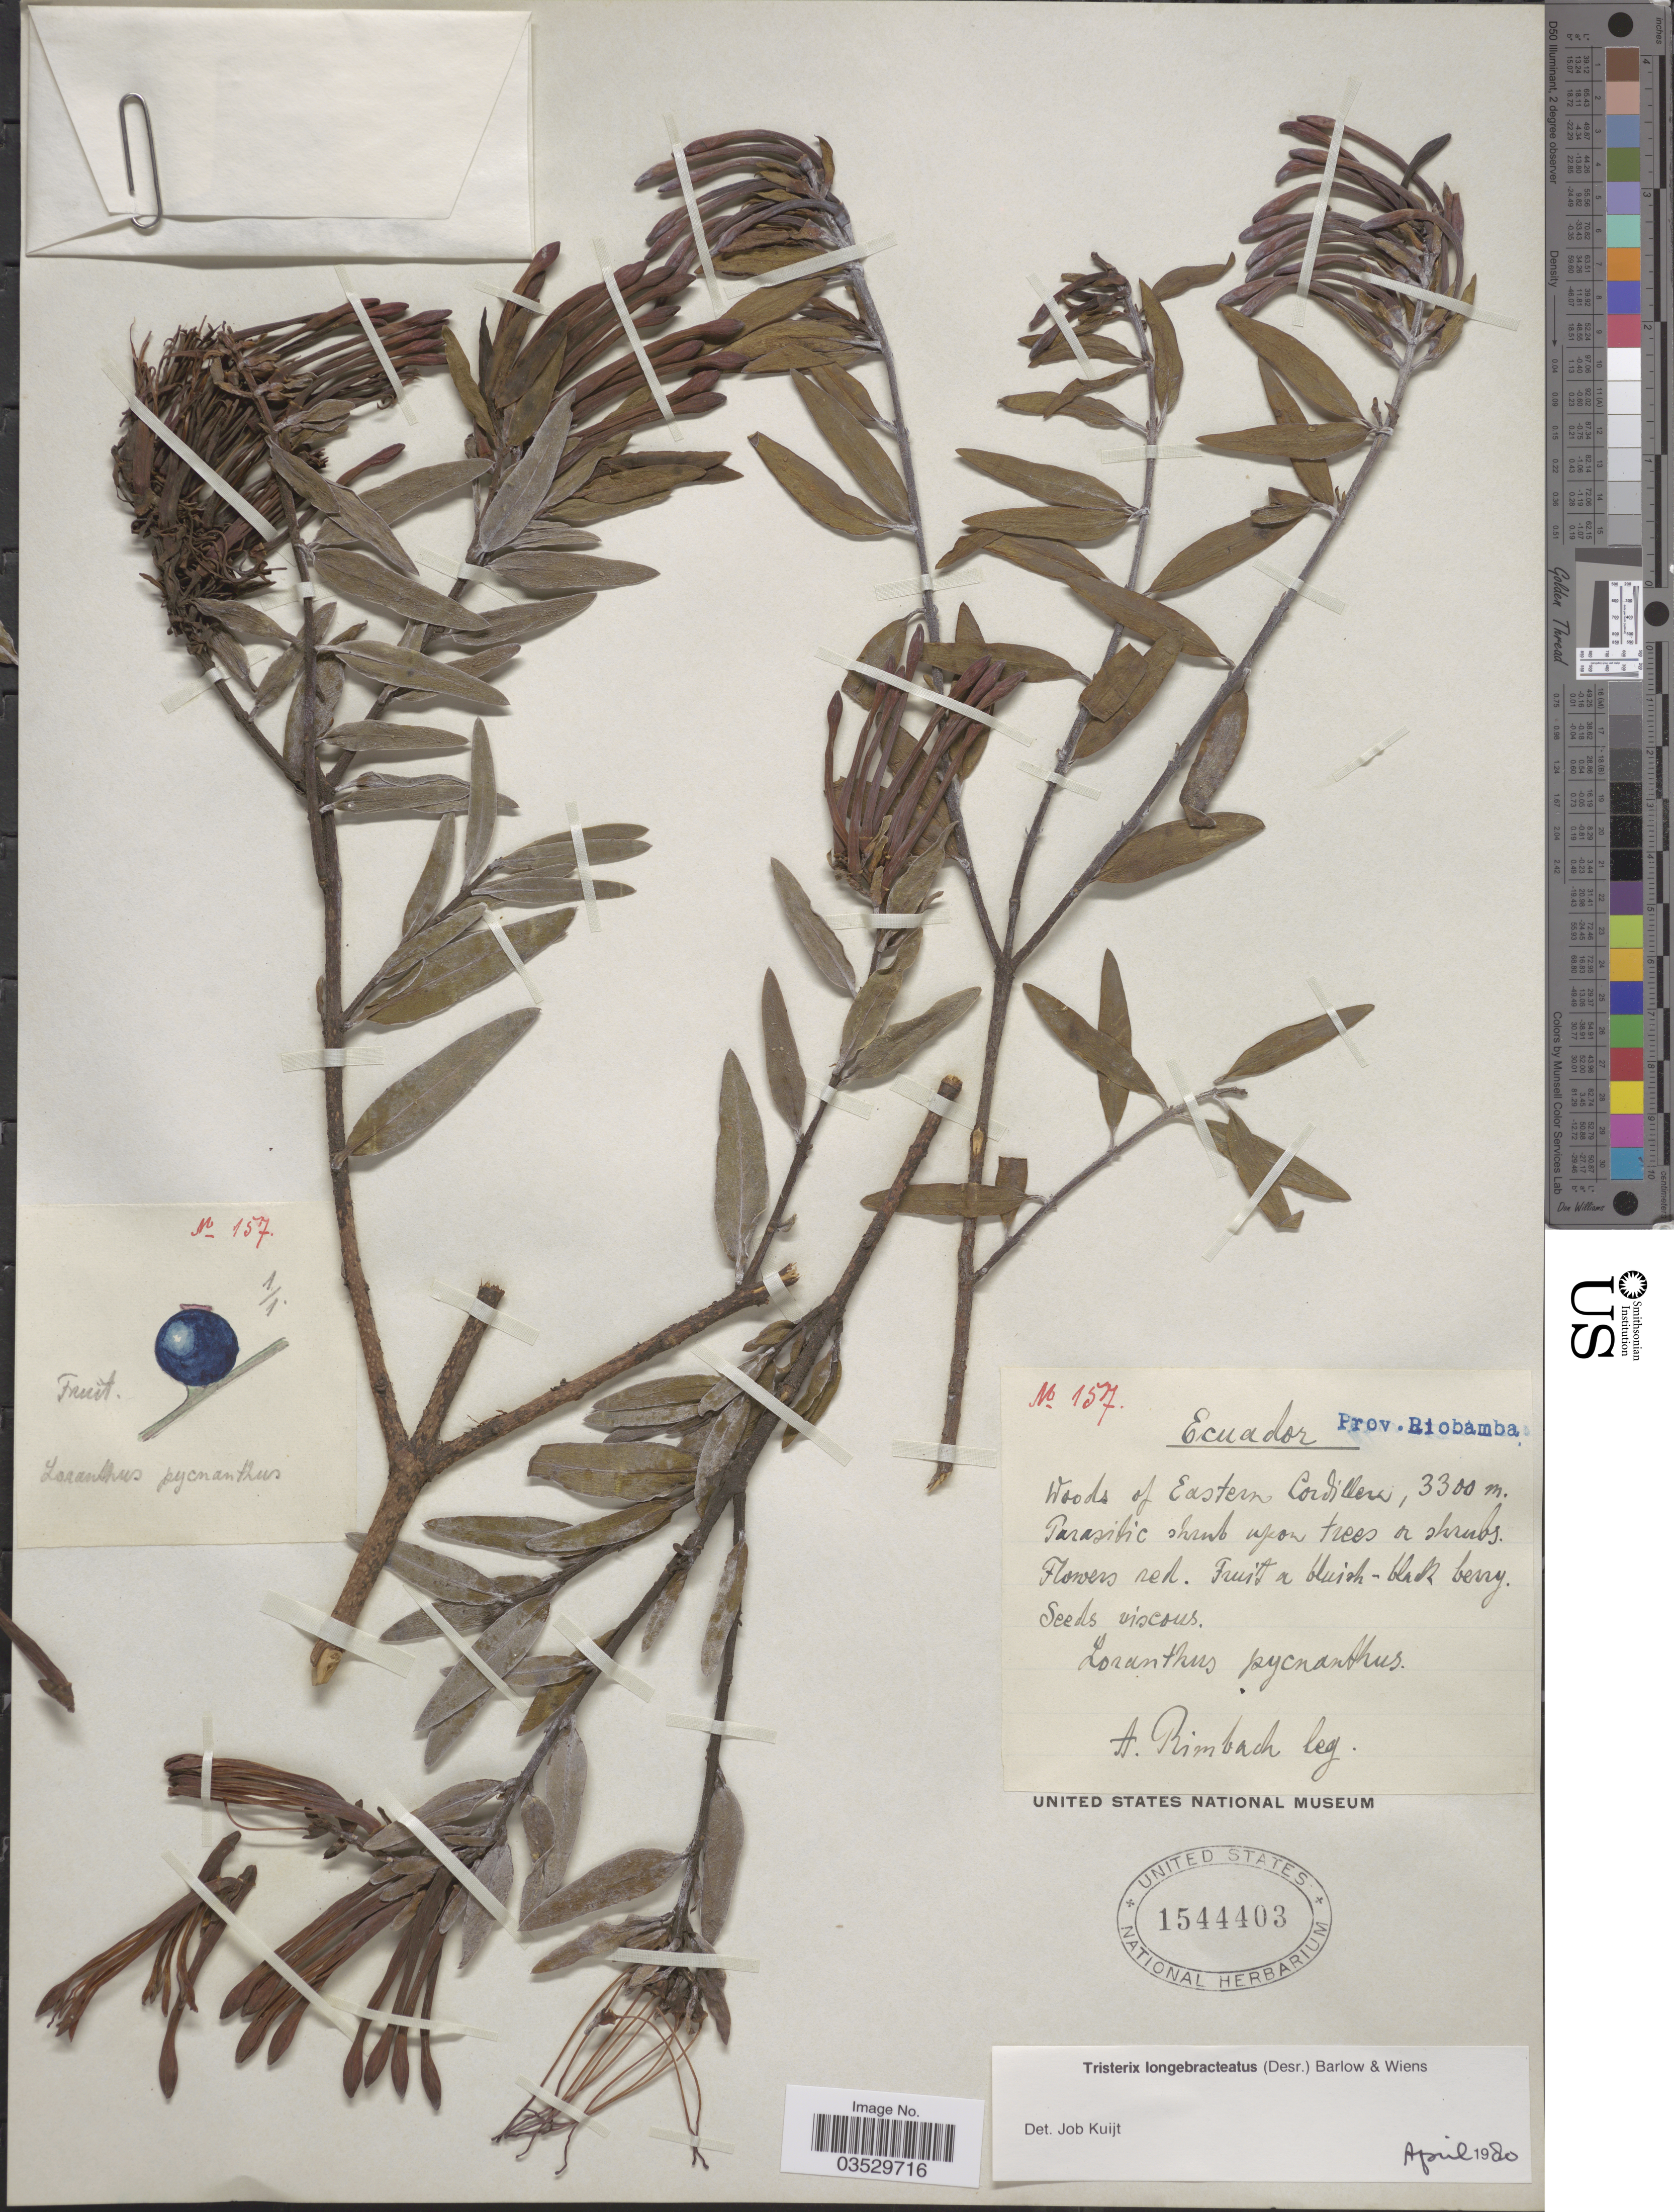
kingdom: Plantae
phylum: Tracheophyta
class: Magnoliopsida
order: Santalales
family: Loranthaceae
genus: Tristerix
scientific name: Tristerix longebracteatus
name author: (Desr.) Bart. & Wiens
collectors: A. Rimbach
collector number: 157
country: Ecuador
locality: Prov. Riobamba. Woods of Eastern Cordillera.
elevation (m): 3300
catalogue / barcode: US 1544403